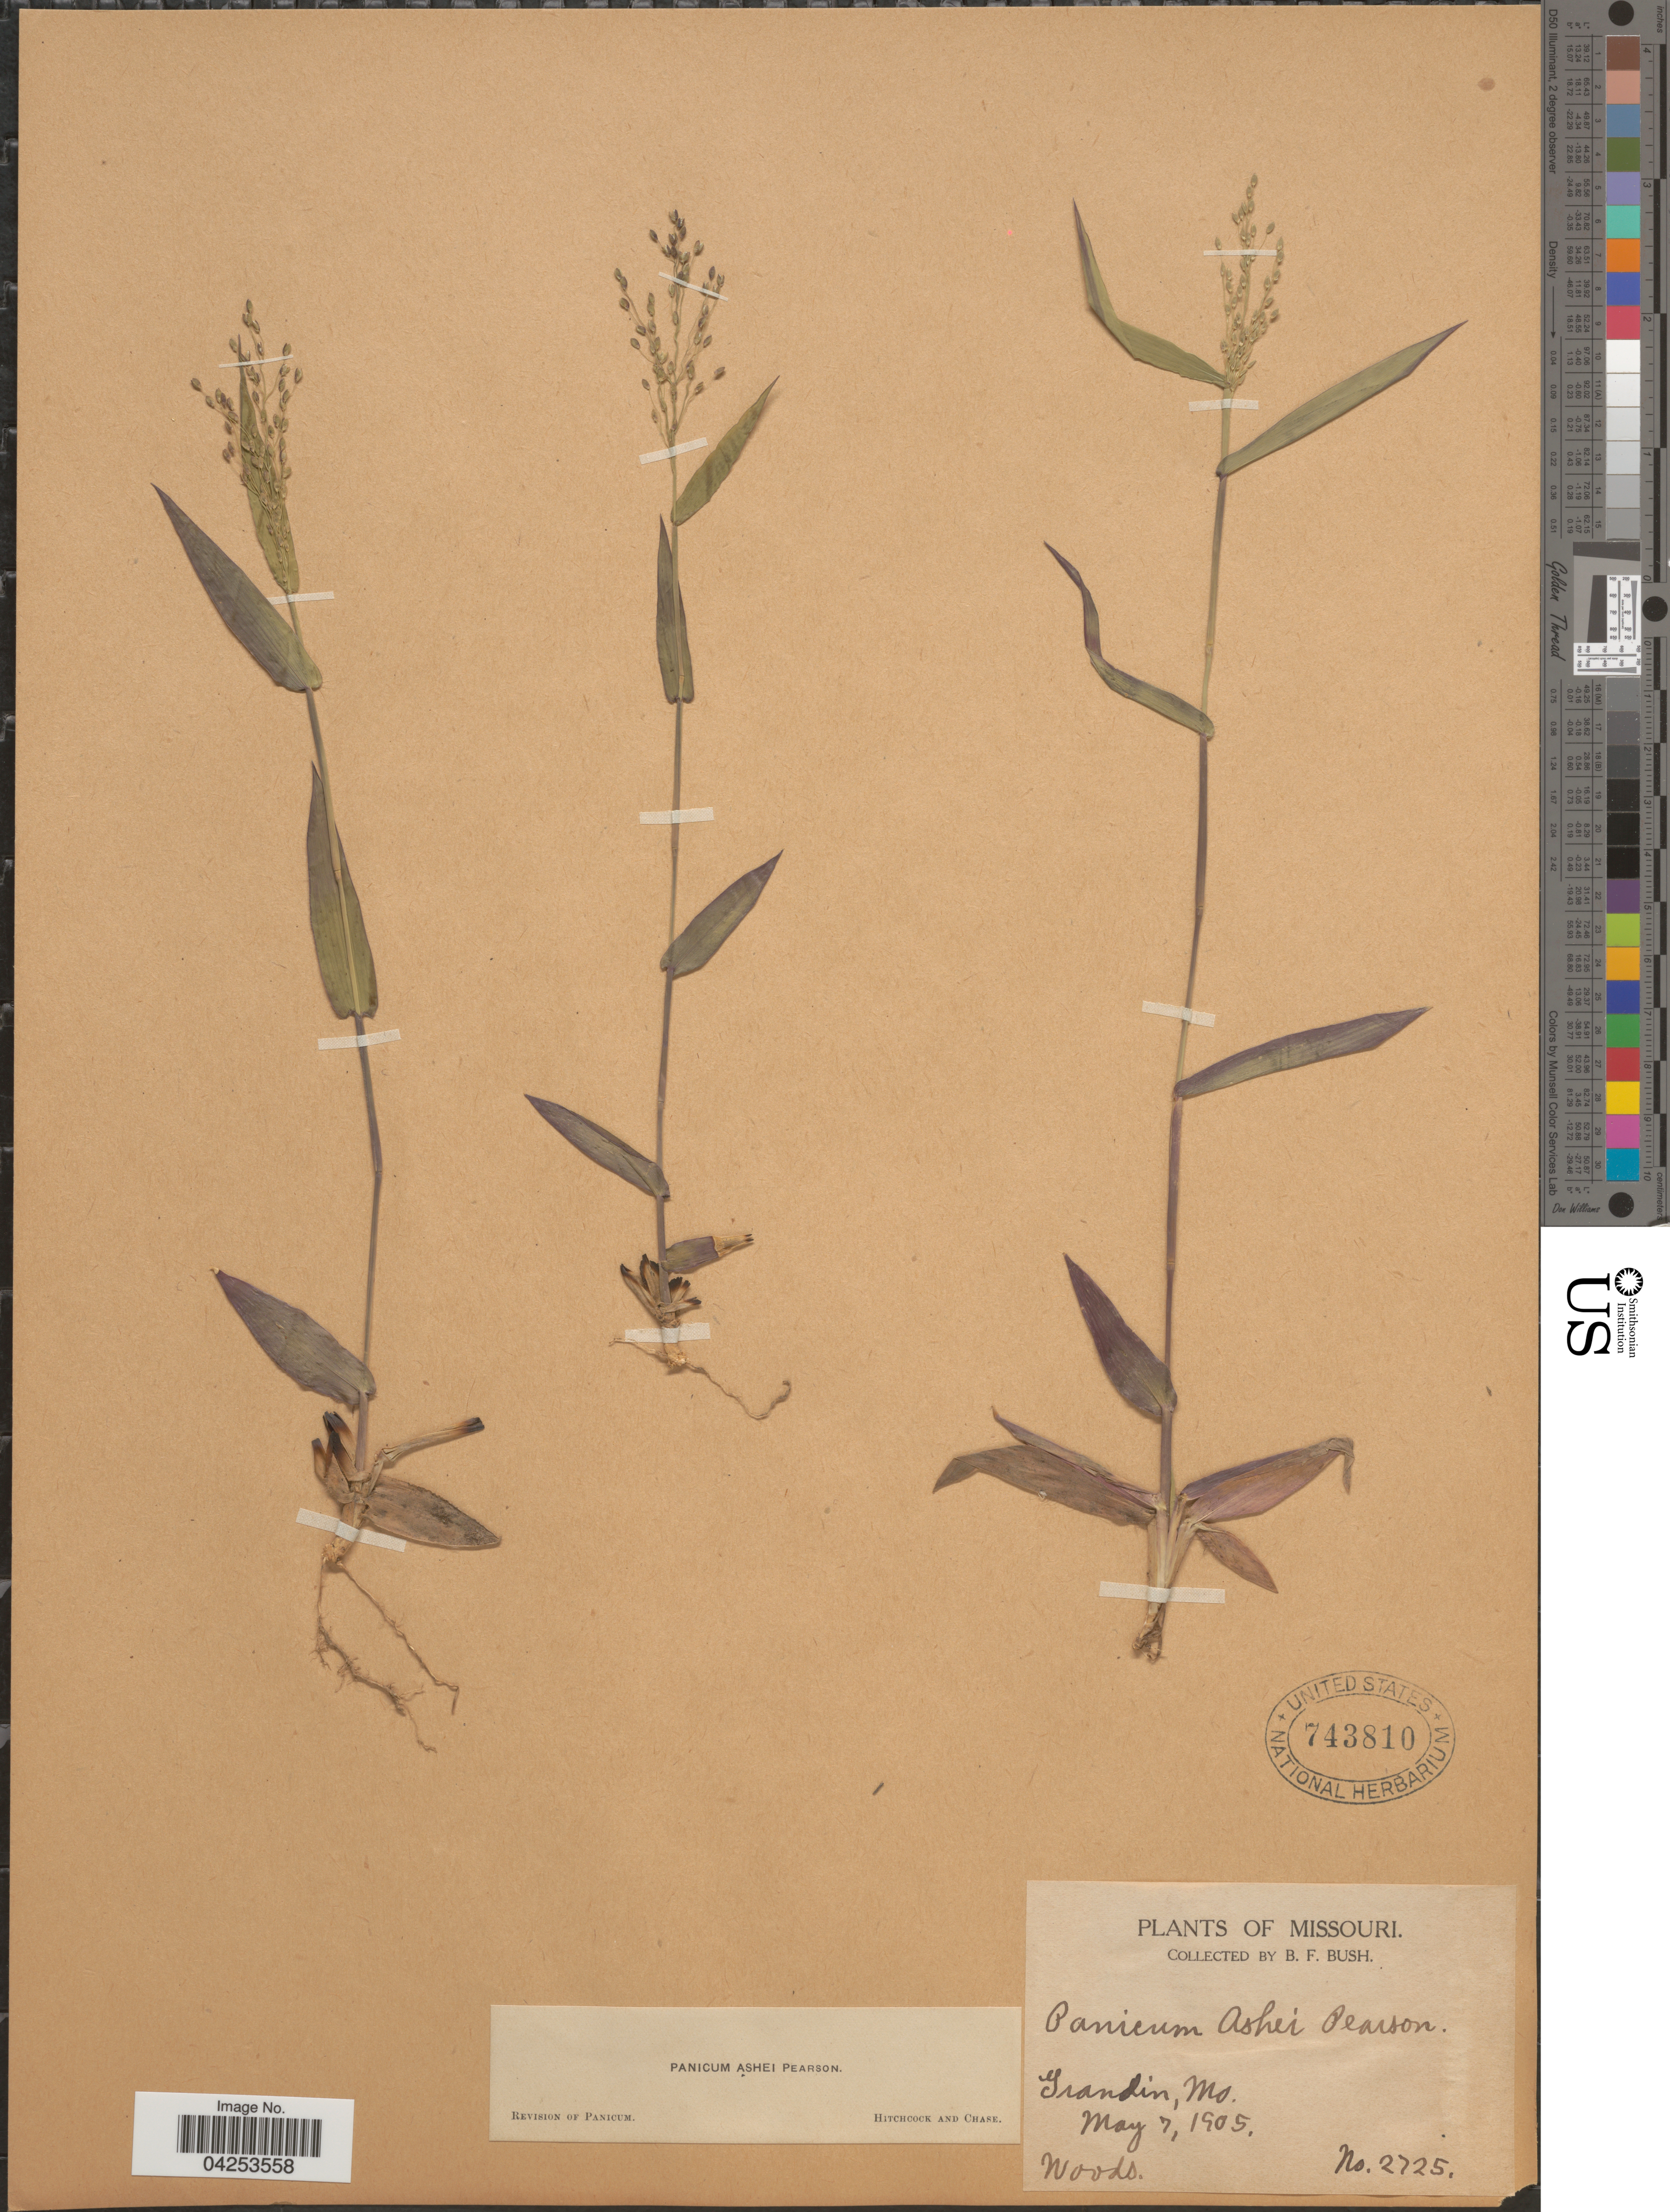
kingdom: Plantae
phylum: Tracheophyta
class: Liliopsida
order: Poales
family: Poaceae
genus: Dichanthelium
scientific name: Dichanthelium commutatum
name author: (Schult.) Gould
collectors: B. F. Bush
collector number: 2725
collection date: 1905-05-07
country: United States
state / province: Missouri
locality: Grandin.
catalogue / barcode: US 743810